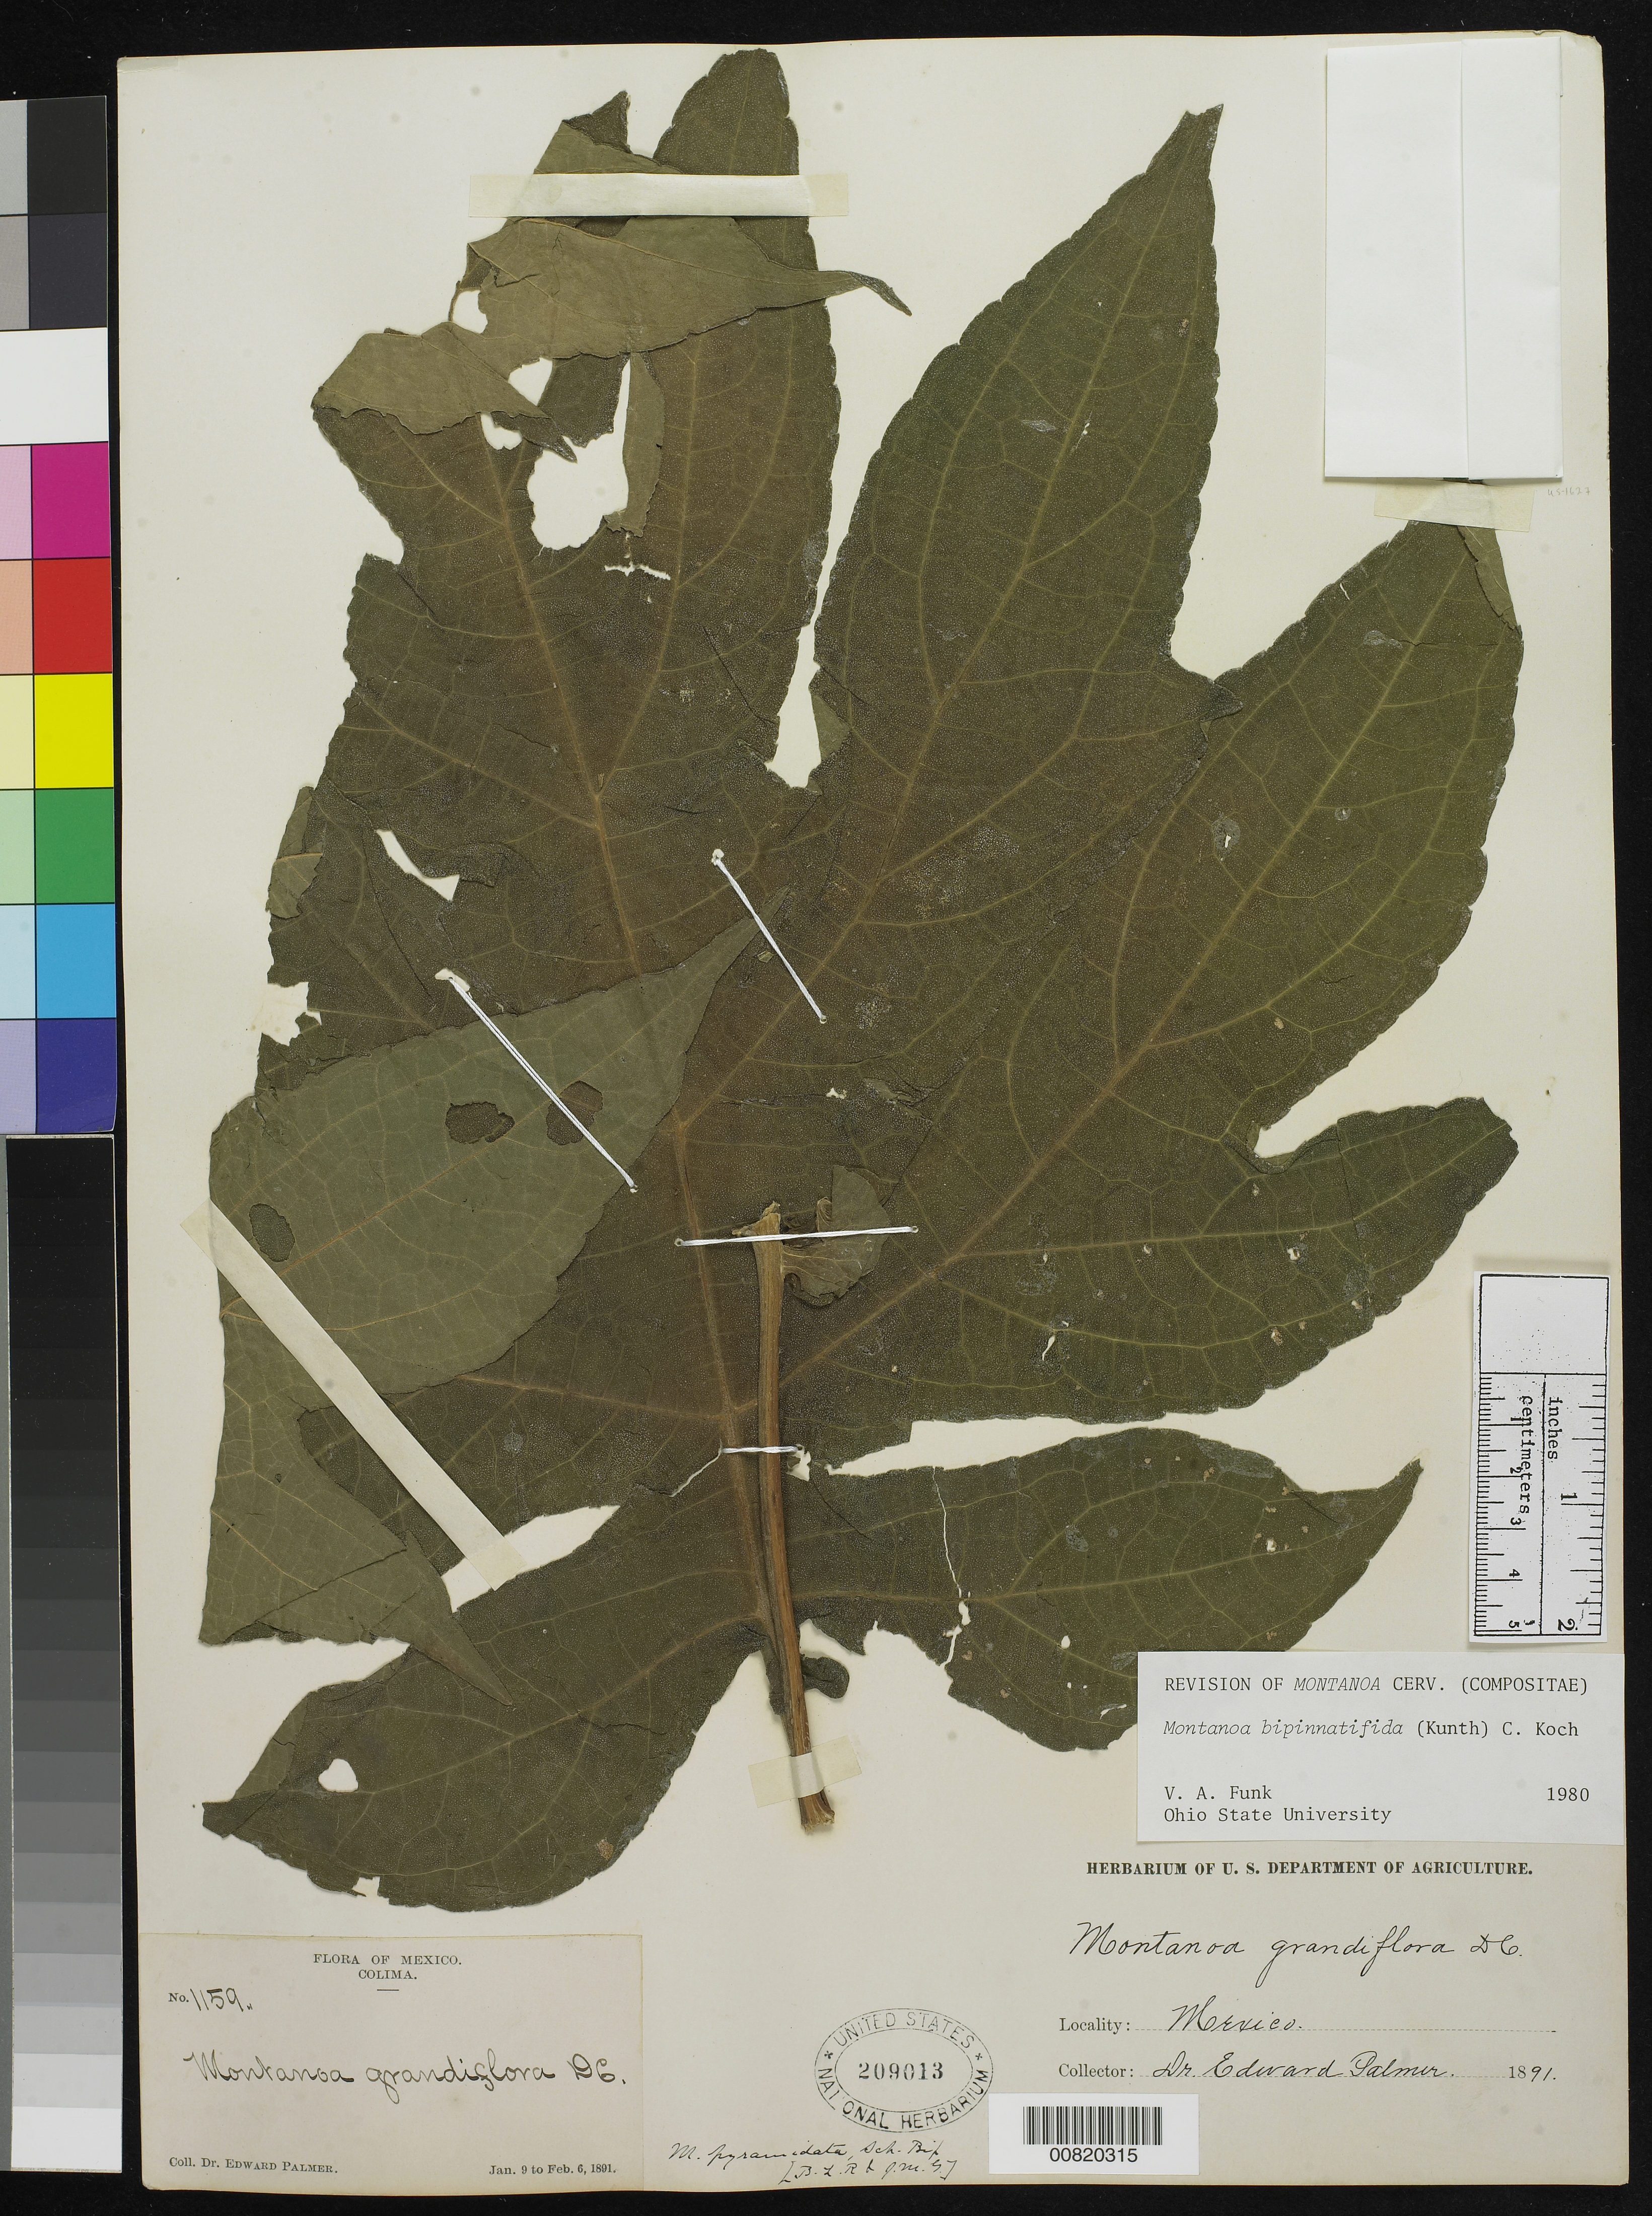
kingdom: Plantae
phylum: Tracheophyta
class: Magnoliopsida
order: Asterales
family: Asteraceae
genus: Montanoa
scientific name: Montanoa bipinnatifida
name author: (Kunth) C. Koch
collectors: E. Palmer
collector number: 1159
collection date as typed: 09 Jan 1891 to 06 Feb 1891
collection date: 1891-01-09/1891-02-06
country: Mexico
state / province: Colima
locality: Colima.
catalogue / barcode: US 209013